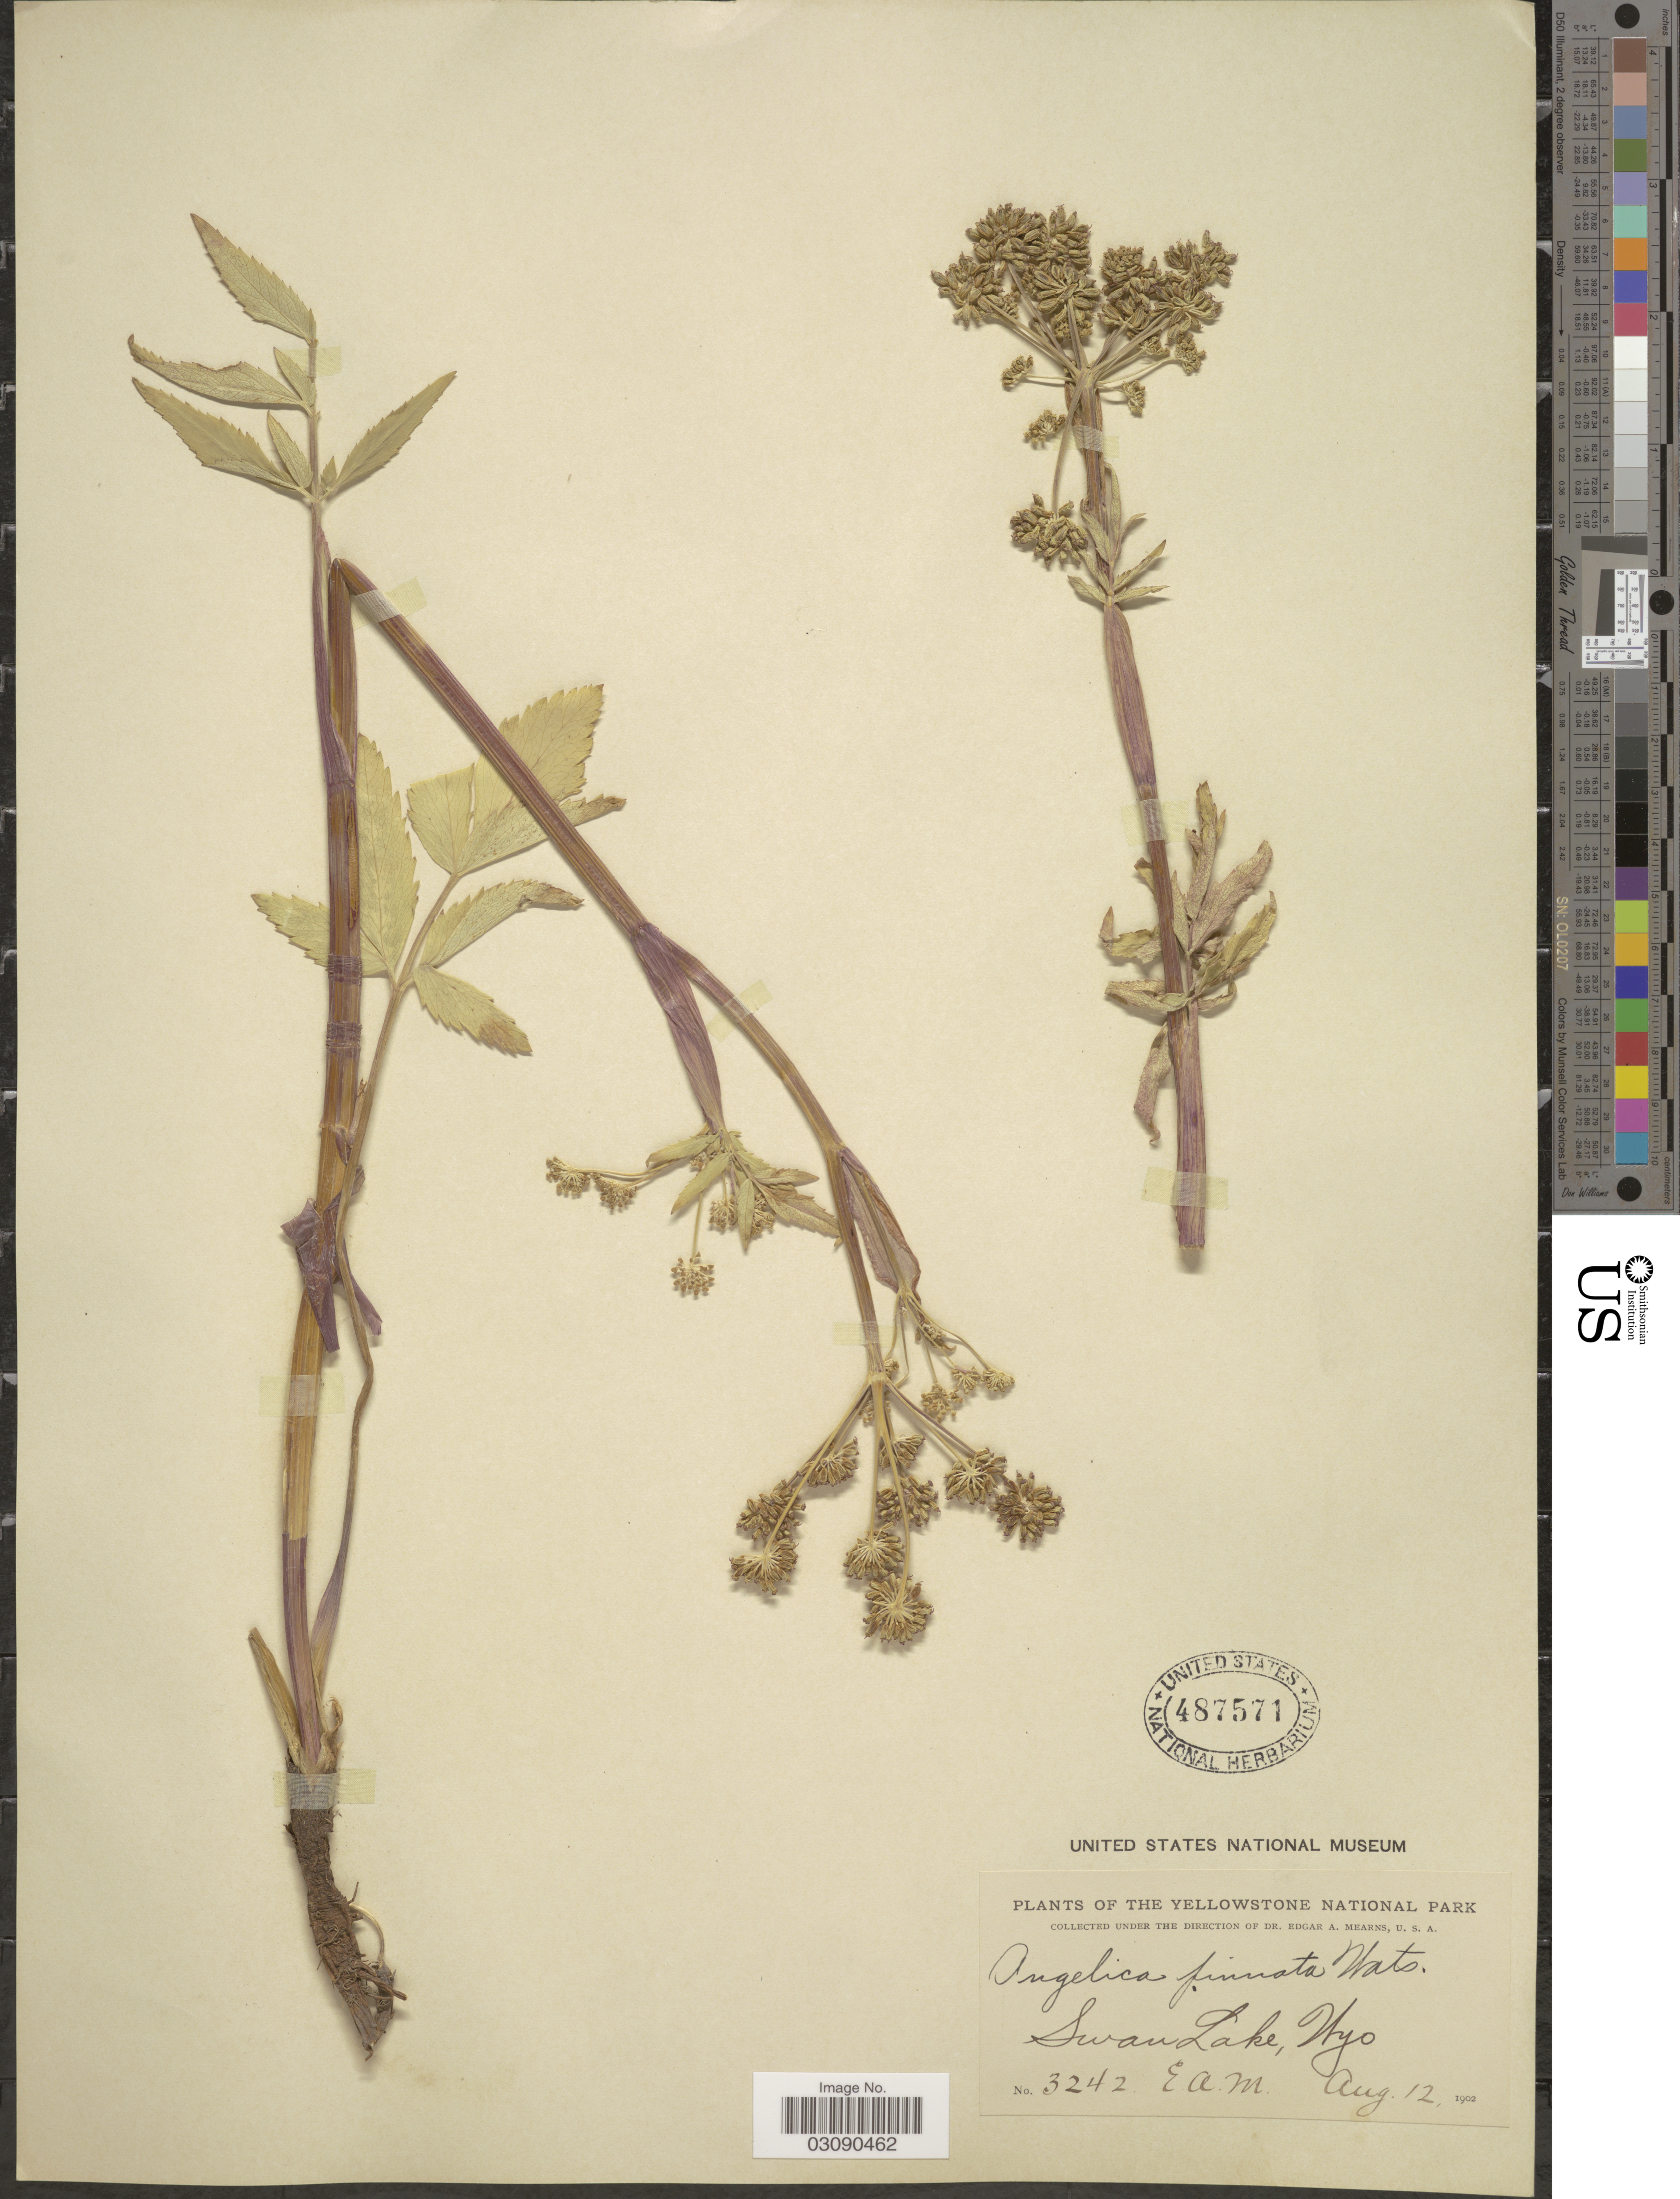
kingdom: Plantae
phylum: Tracheophyta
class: Magnoliopsida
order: Apiales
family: Apiaceae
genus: Angelica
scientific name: Angelica pinnata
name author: S. Watson in C. King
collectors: E. A. Mearns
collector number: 3242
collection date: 1902-08-12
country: United States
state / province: Wyoming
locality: Yellowstone National Park. Swan Lake.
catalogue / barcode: US 487571